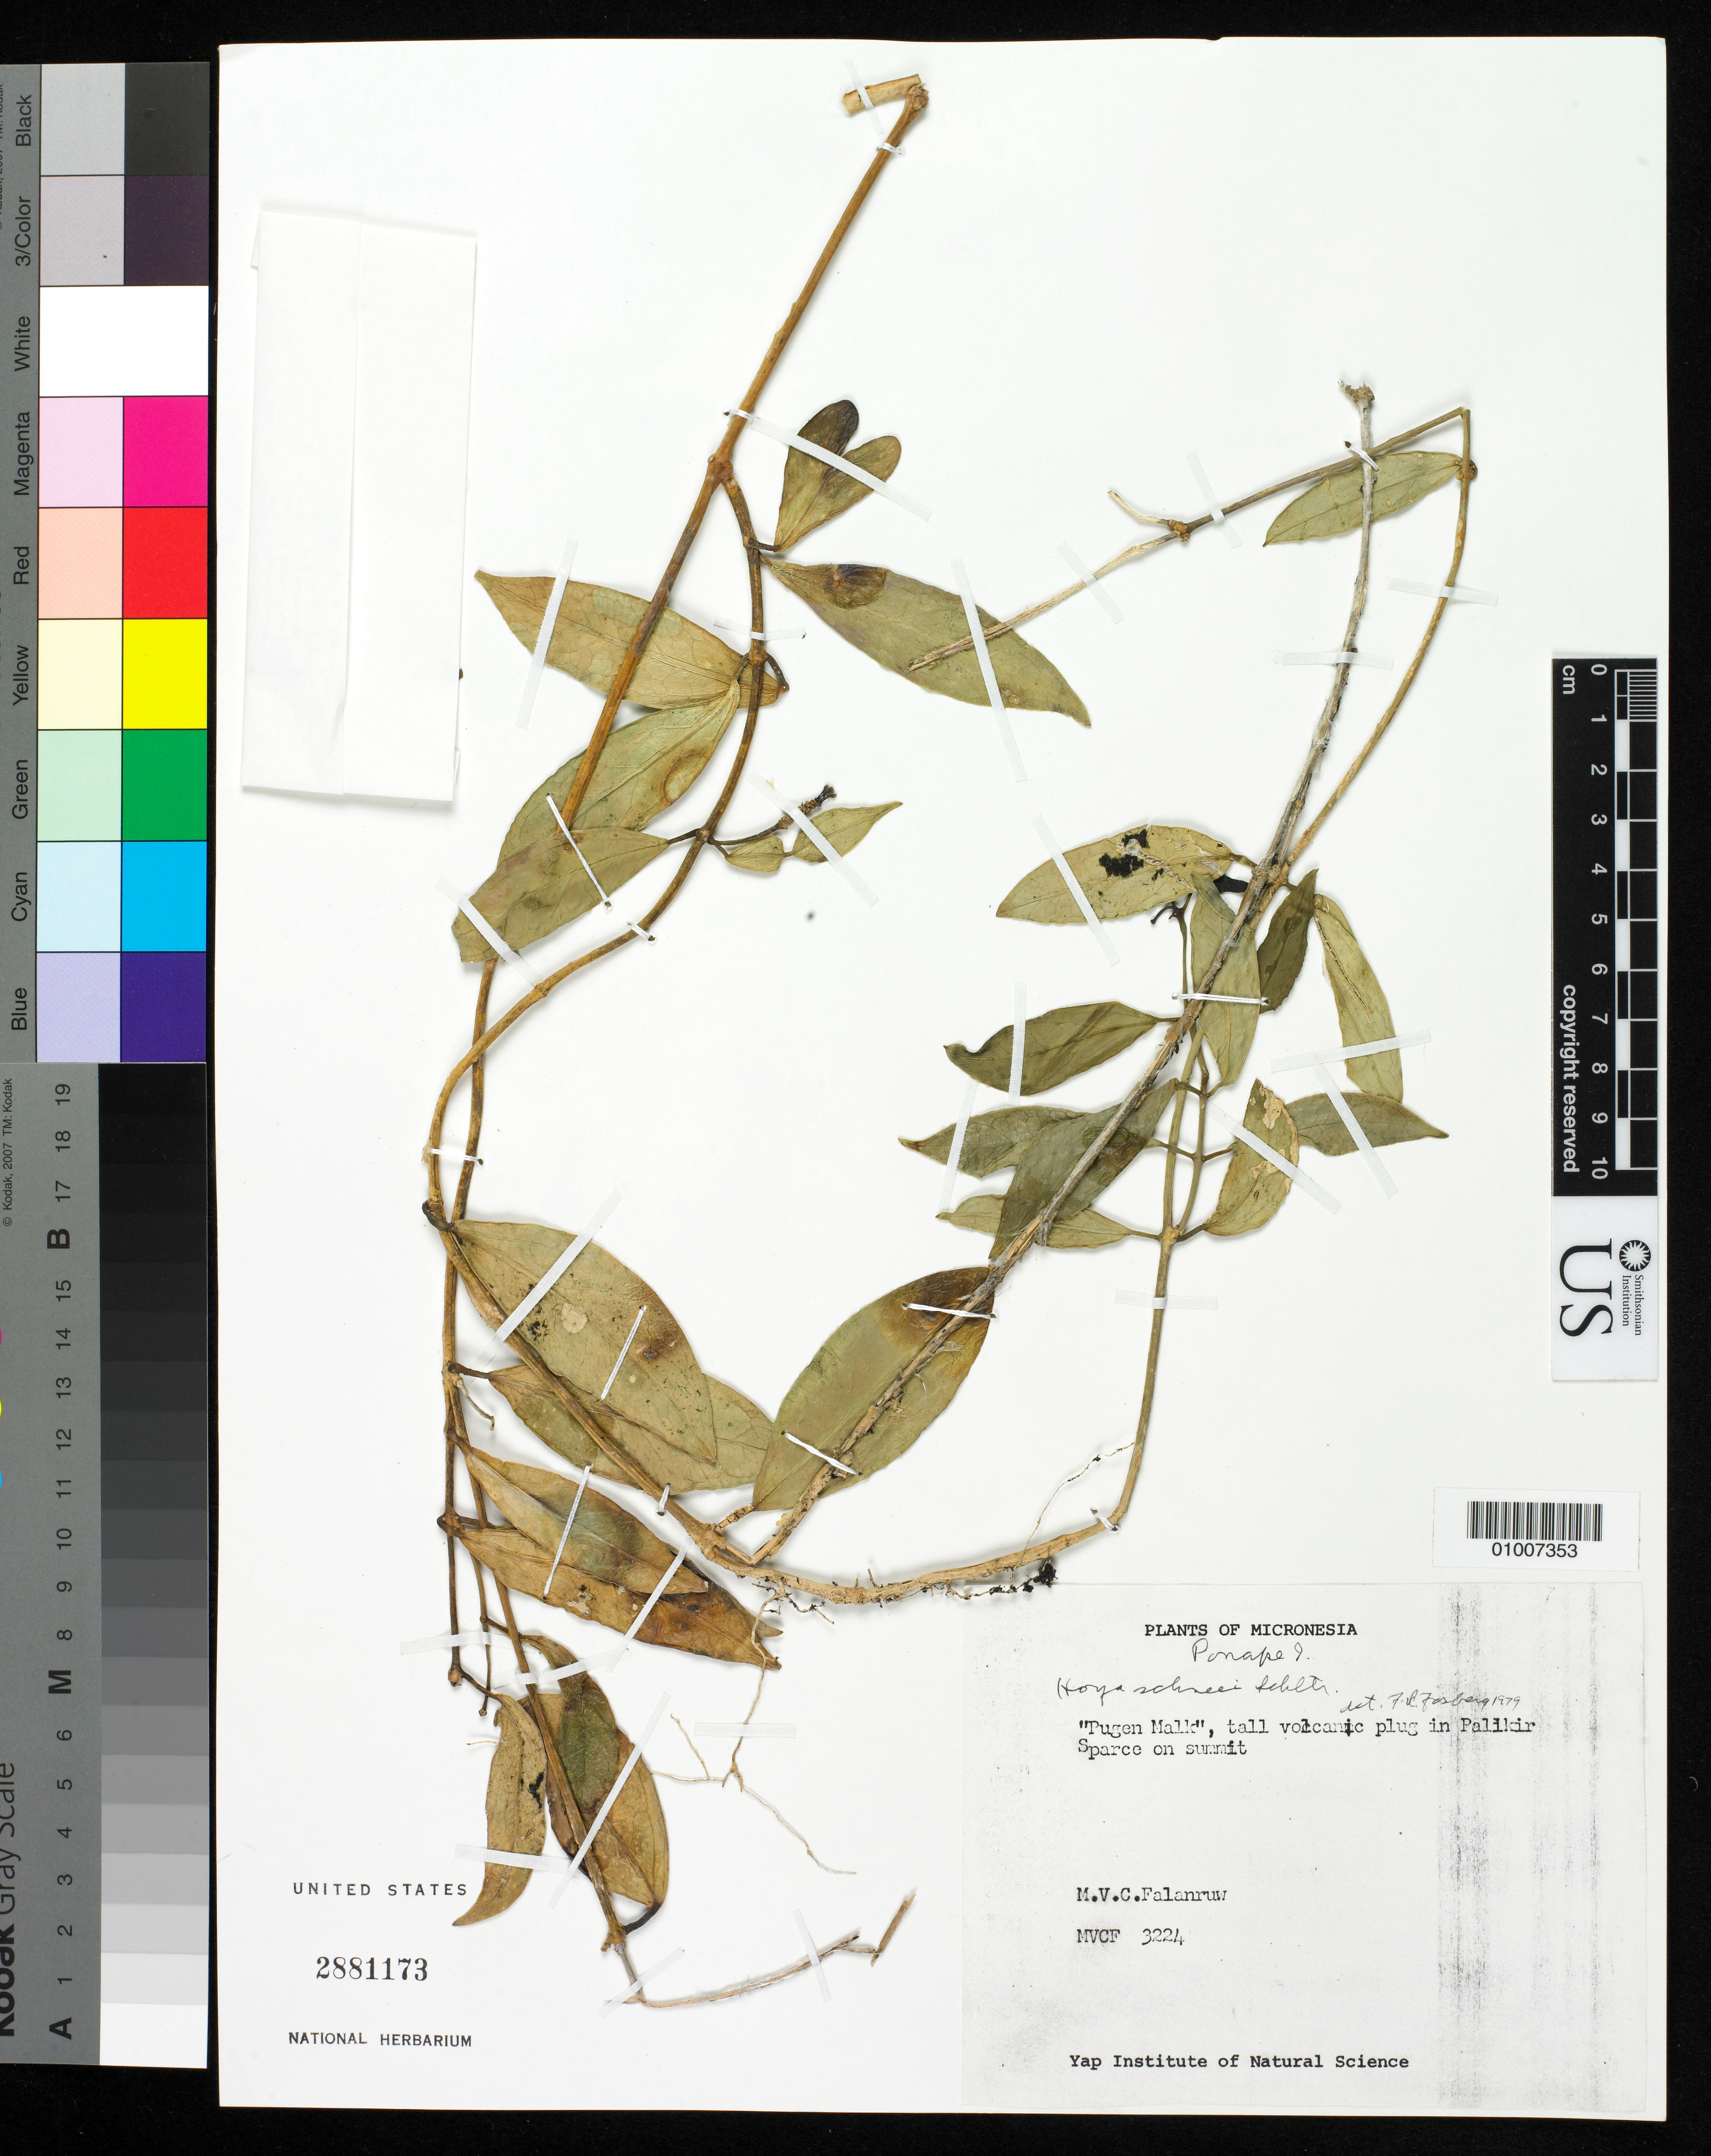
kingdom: Plantae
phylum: Tracheophyta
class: Magnoliopsida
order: Gentianales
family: Apocynaceae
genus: Hoya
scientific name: Hoya schneei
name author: Schltr.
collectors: M. V. Falanruw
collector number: MVCF 3224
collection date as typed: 1943 to -- --- 2010 (no date; collector born 1943)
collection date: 1943/2010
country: Micronesia, Federated States of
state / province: Pohnpei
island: Pohnpei [Ponape]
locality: Tall volcanic plug in Palikir Sparce on summit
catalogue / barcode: US 2881173